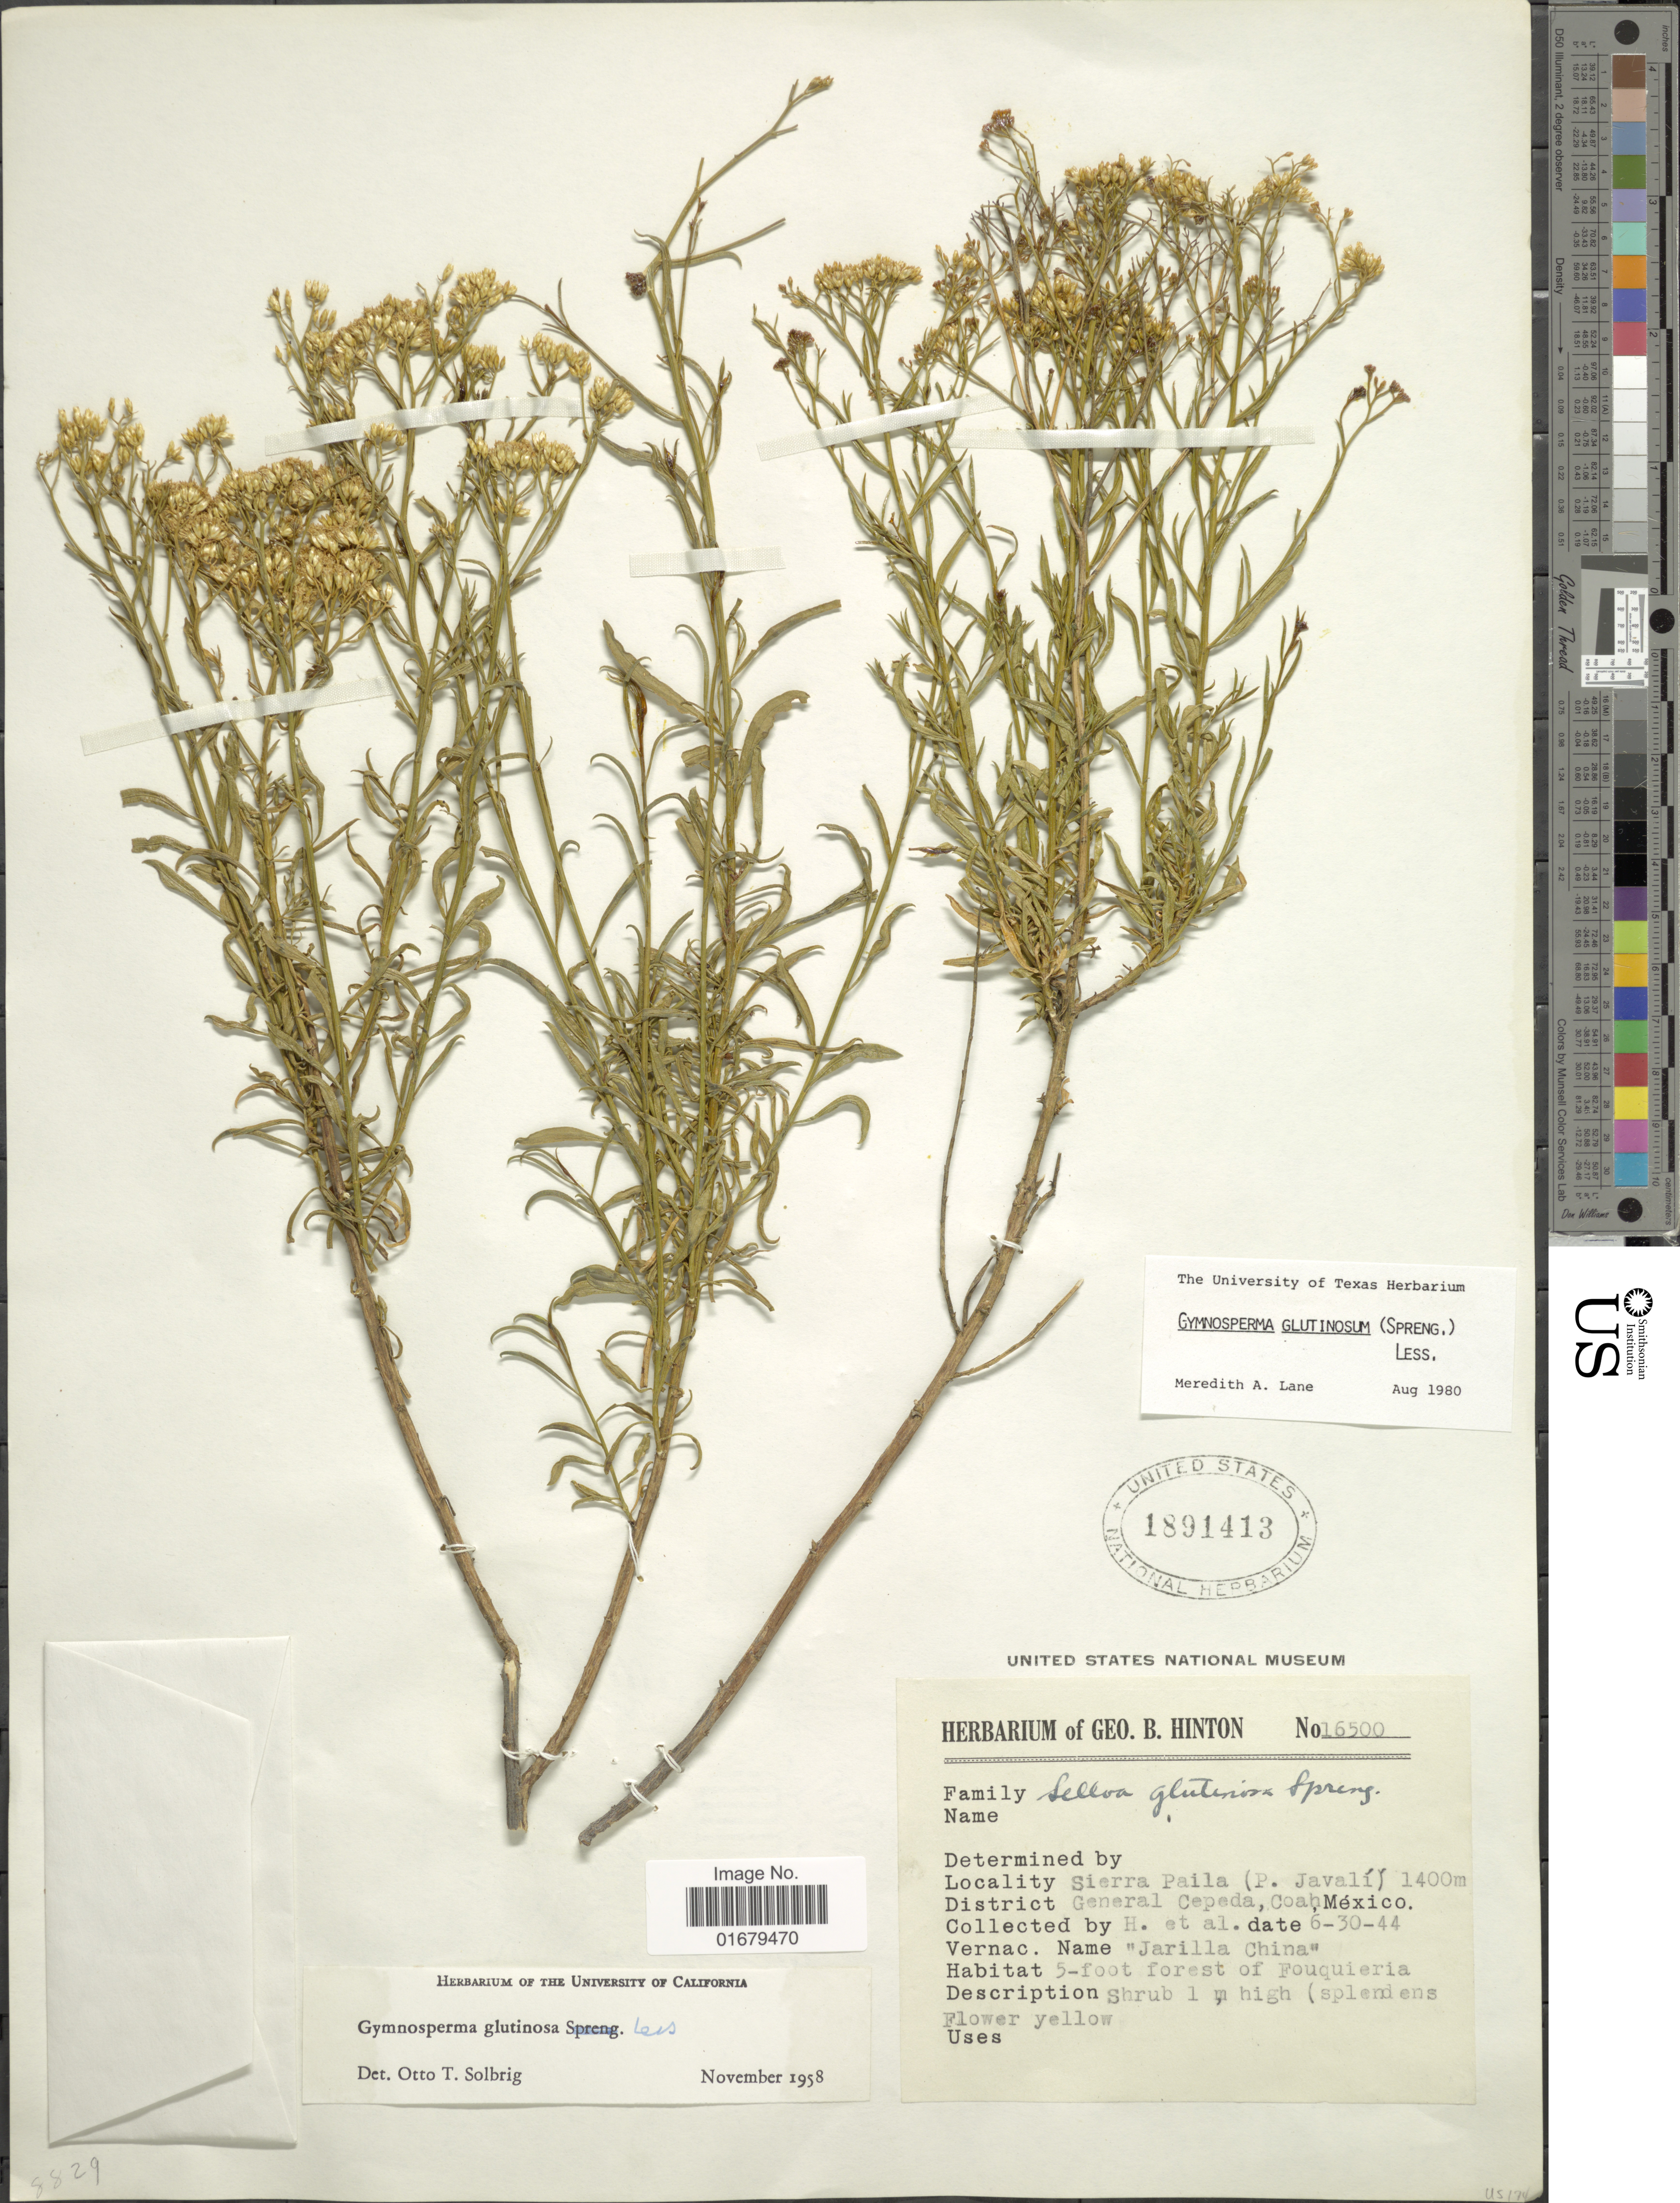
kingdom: Plantae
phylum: Tracheophyta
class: Magnoliopsida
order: Asterales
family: Asteraceae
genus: Gymnosperma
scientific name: Gymnosperma glutinosum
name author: (Spreng.) Less.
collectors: G. B. Hinton & et al.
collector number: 16500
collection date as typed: Transcribed d/m/y: 30/6/44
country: Mexico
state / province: Coahuila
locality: Sierra Paila (P. Javalí), District General Cepeda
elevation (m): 1400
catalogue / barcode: US 1891413